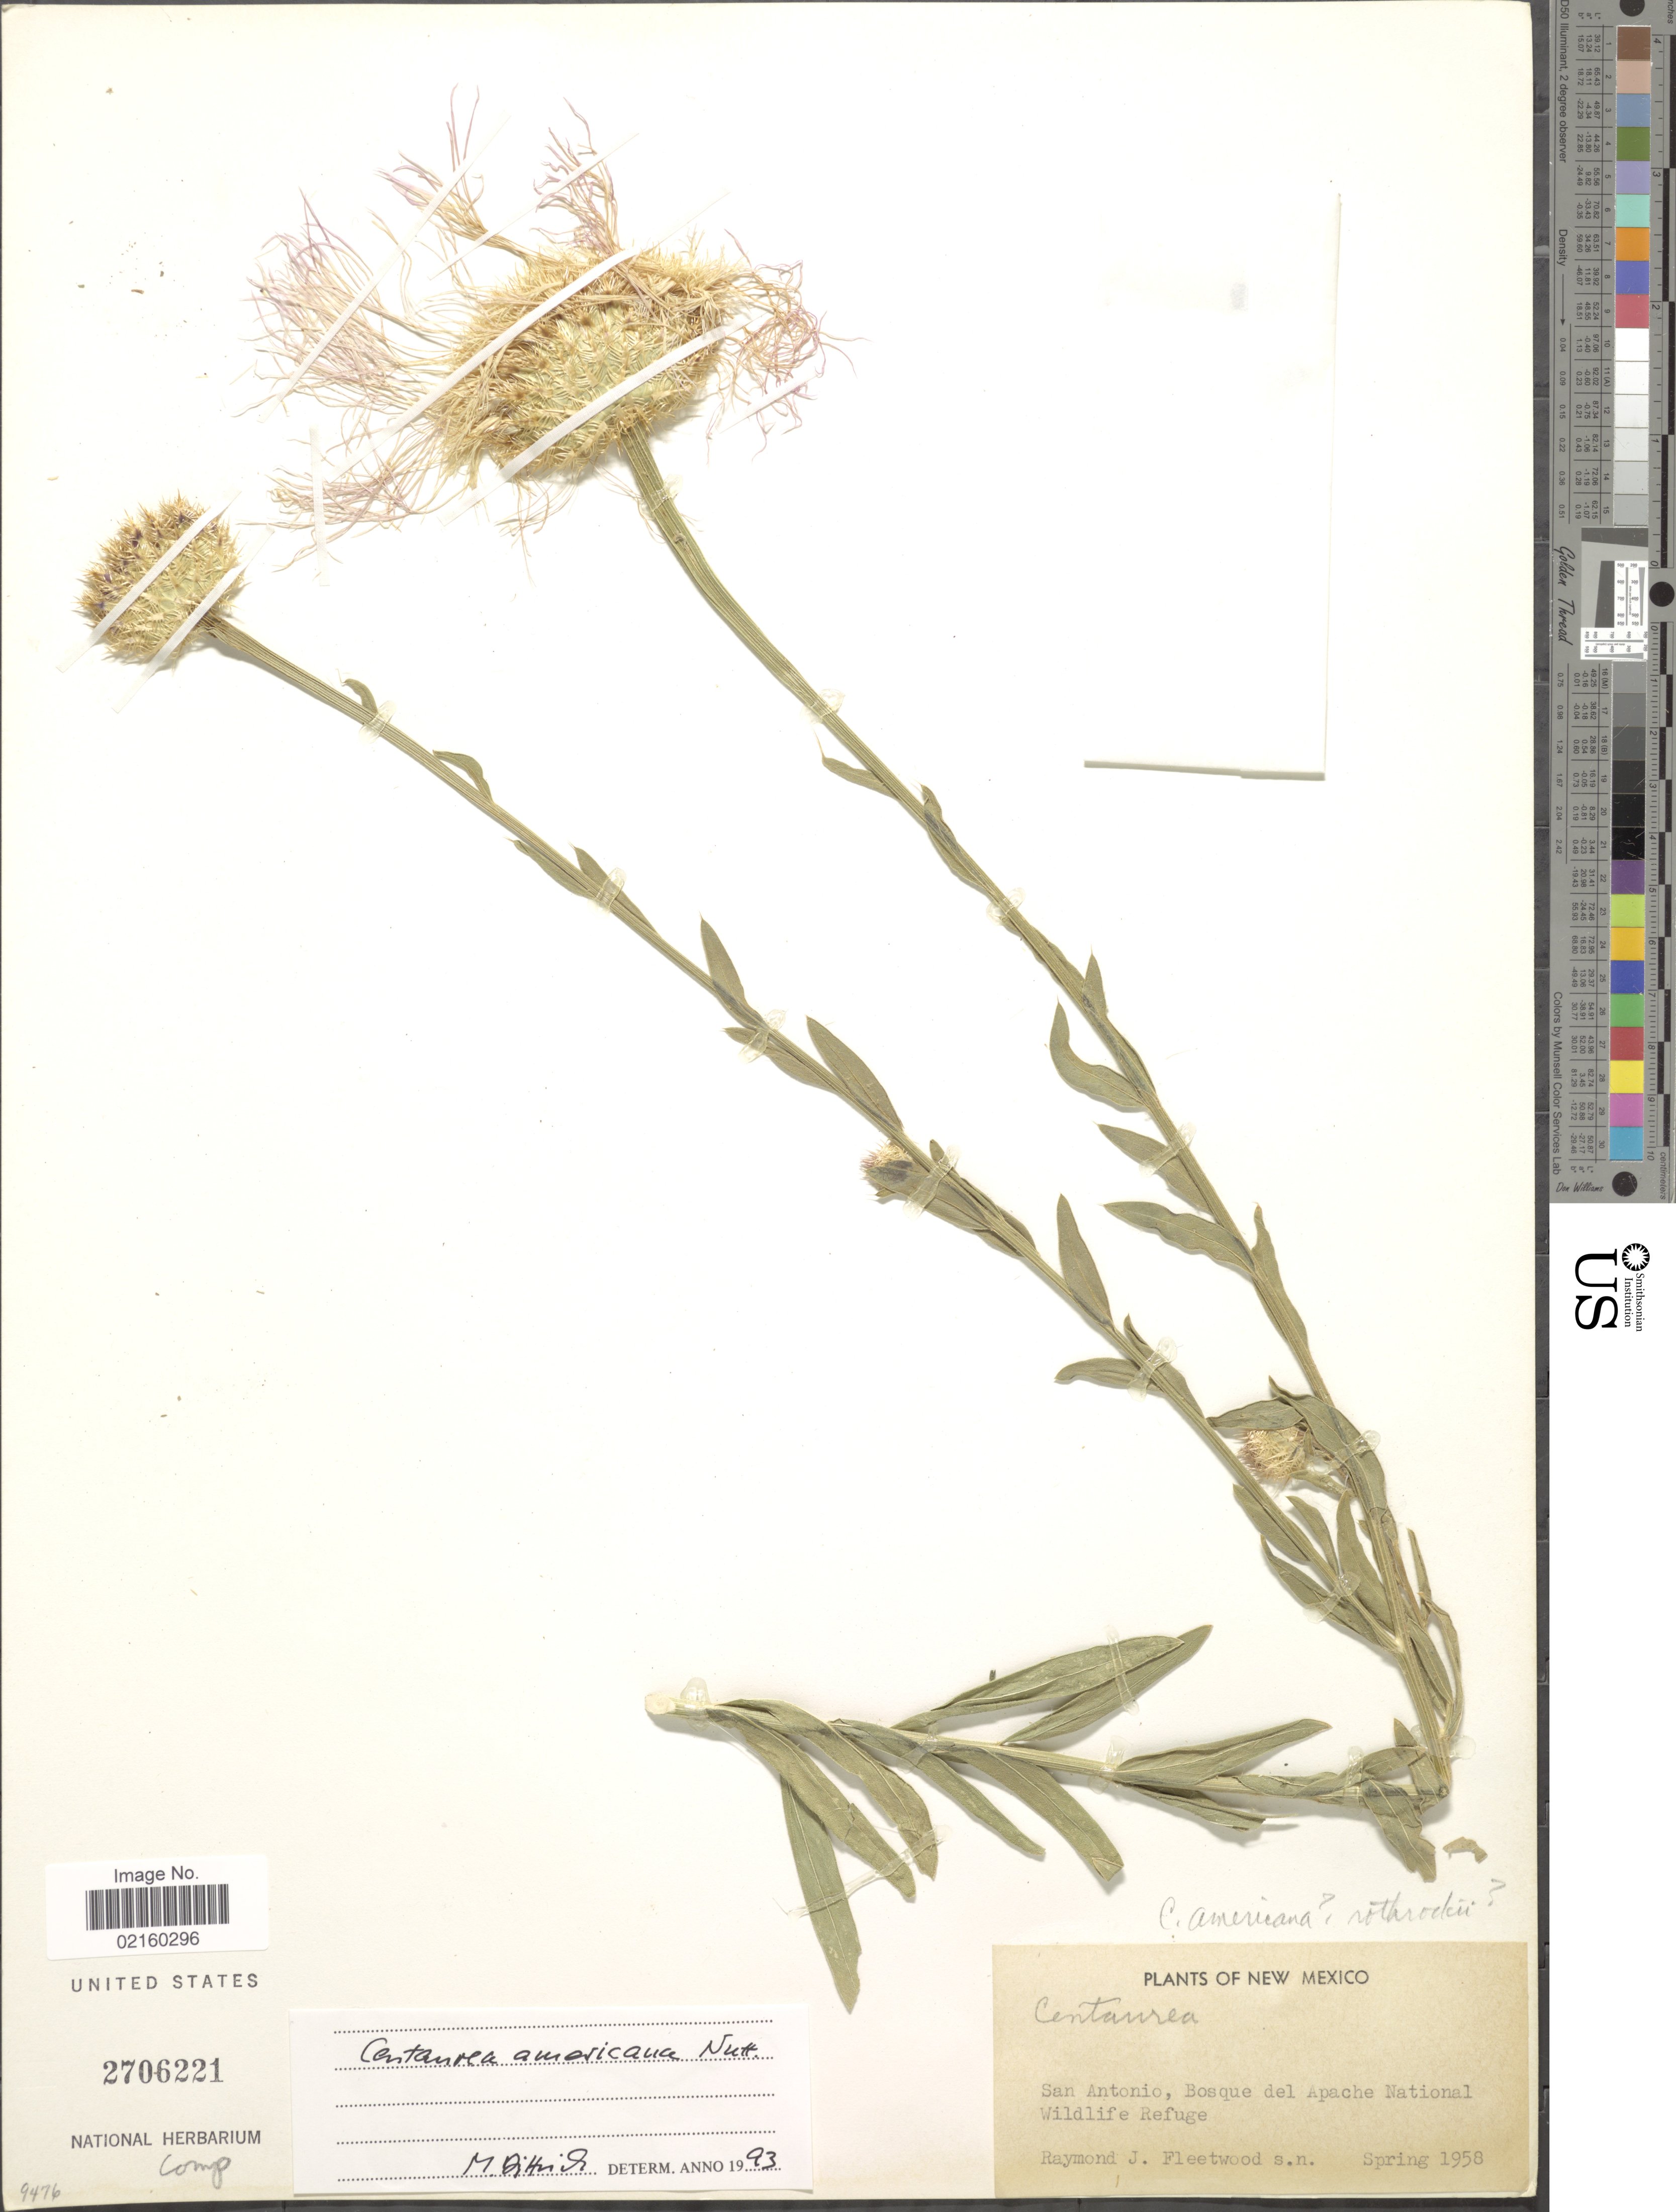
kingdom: Plantae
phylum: Tracheophyta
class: Magnoliopsida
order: Asterales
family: Asteraceae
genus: Plectocephalus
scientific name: Plectocephalus americanus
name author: (Nutt.) D. Don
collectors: R. J. Fleetwood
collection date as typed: spring 1958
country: United States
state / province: New Mexico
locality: San Antonio, bosque del Apache National Wildlife Refuge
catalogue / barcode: US 2706221